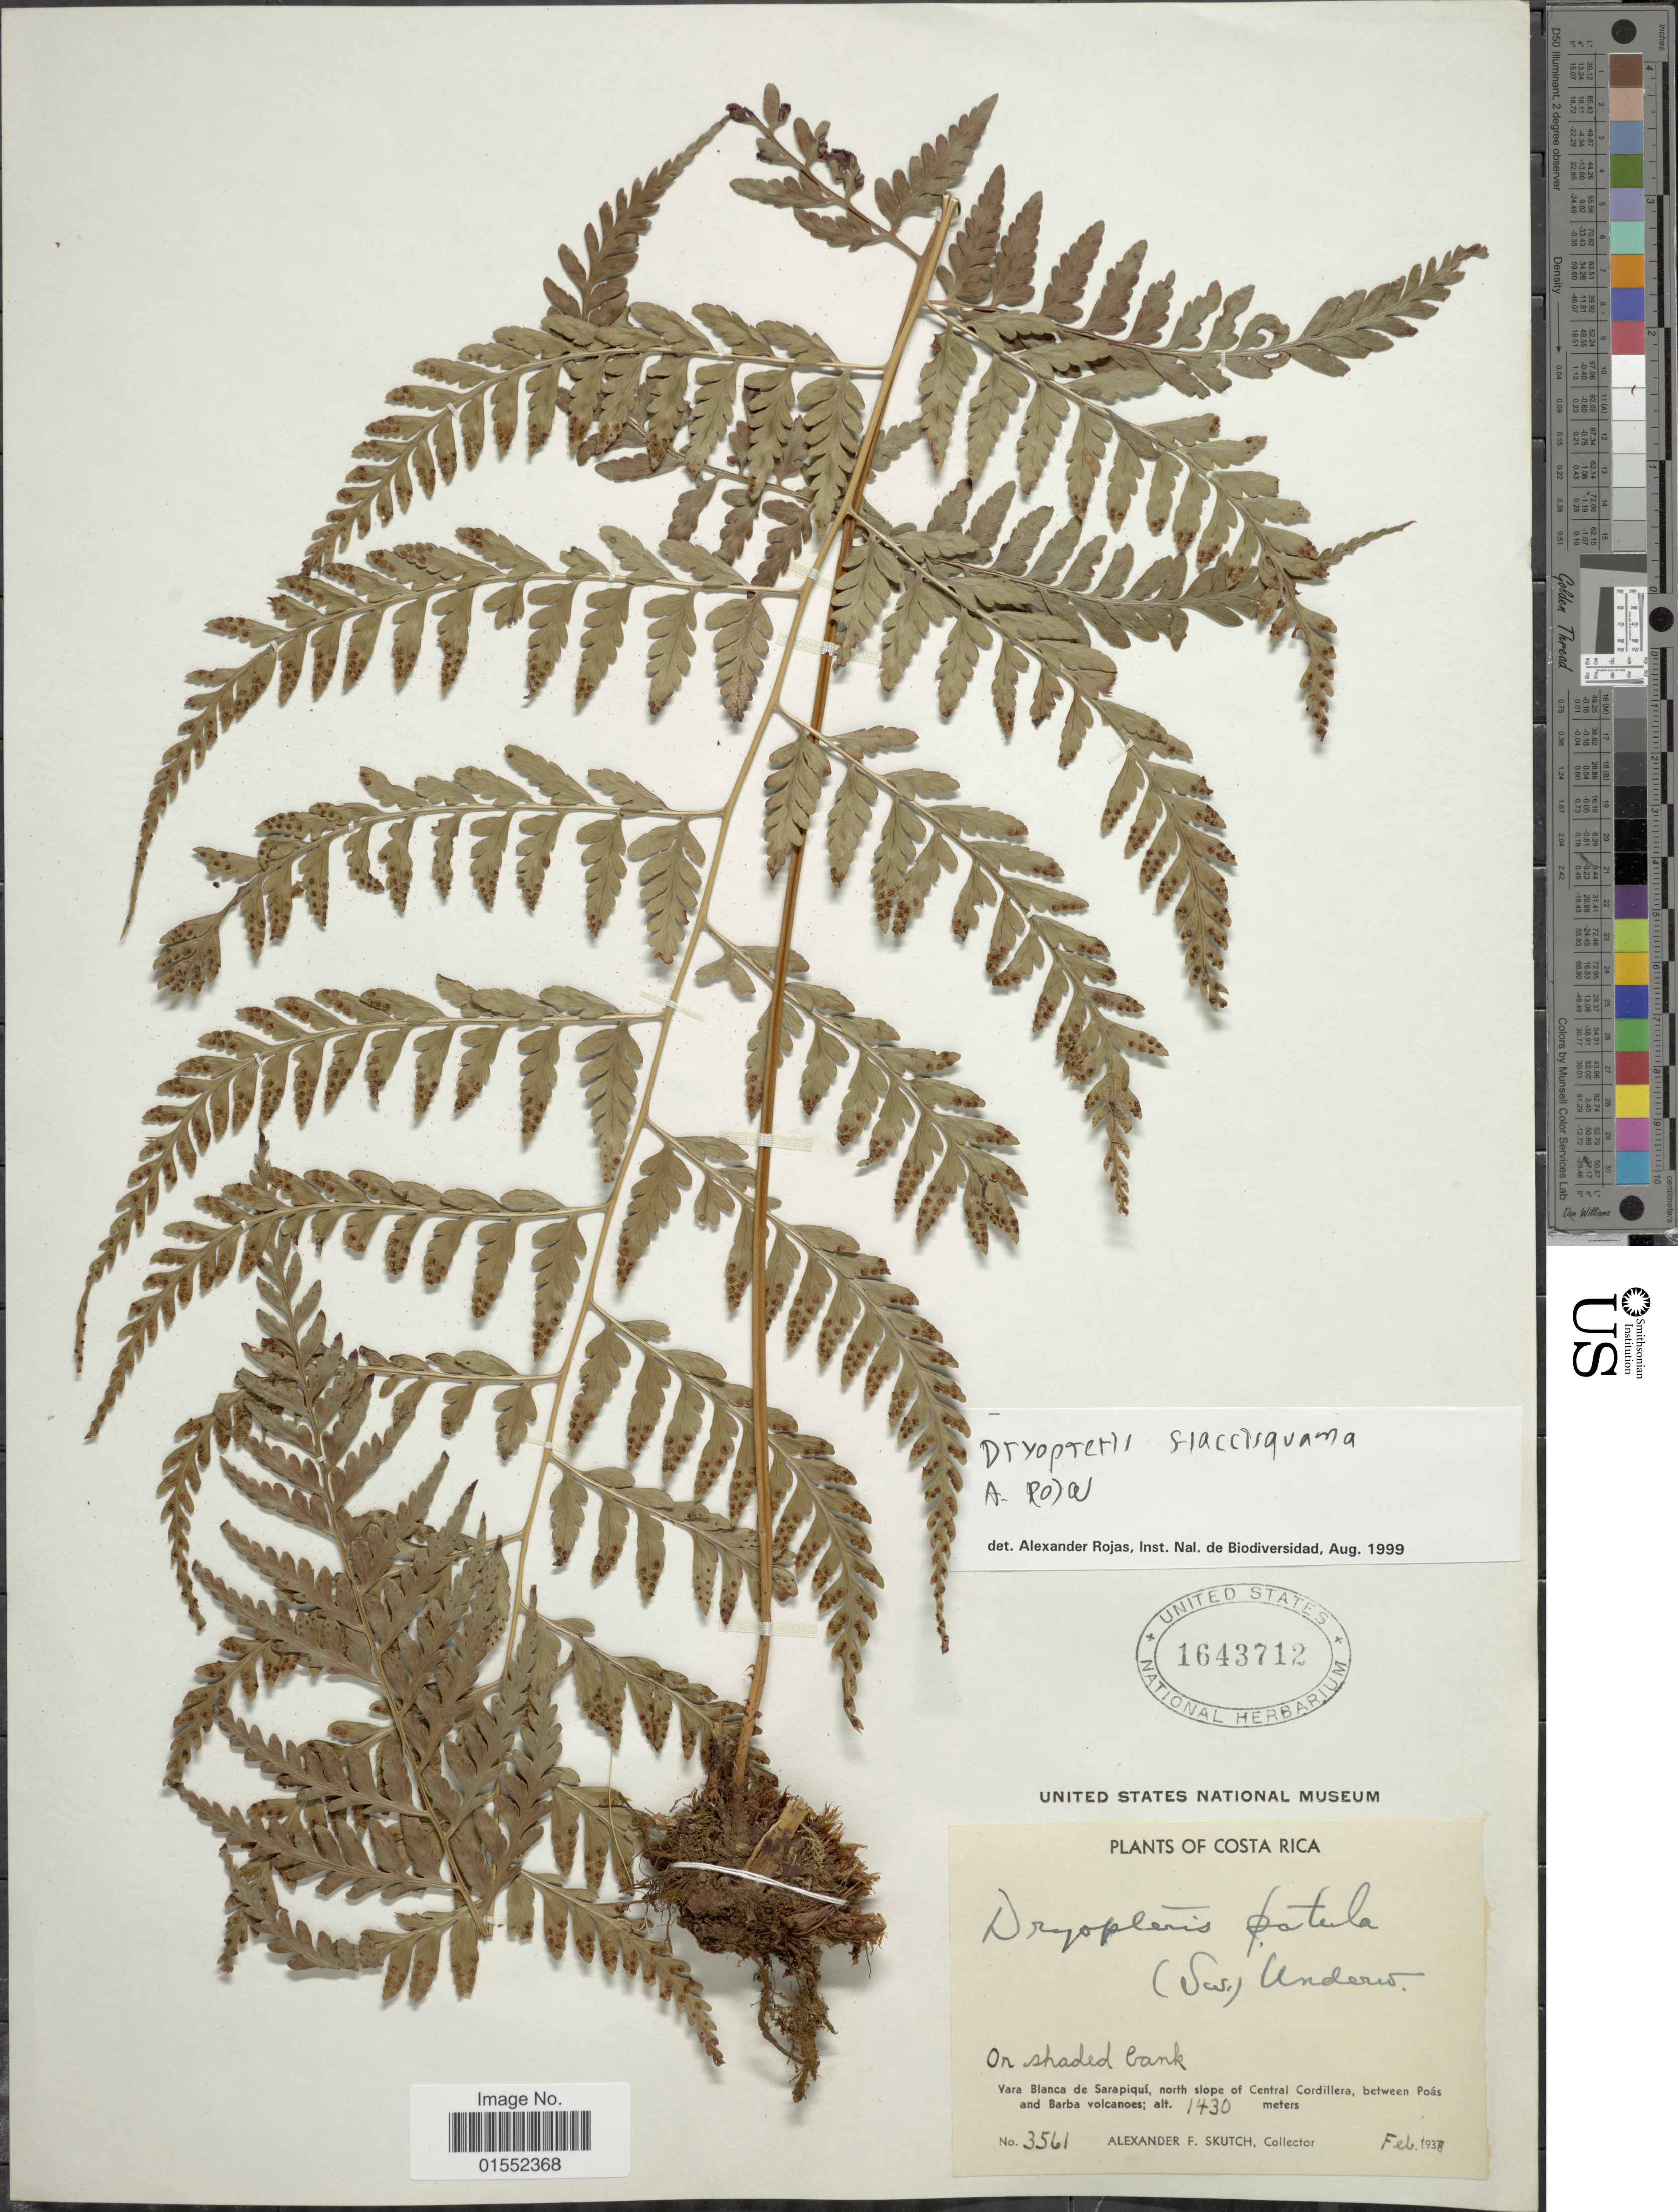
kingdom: Plantae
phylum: Tracheophyta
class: Polypodiopsida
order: Polypodiales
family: Dryopteridaceae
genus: Dryopteris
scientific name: Dryopteris flaccisquama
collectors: A. F. Skutch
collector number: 3561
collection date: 1938-02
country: Costa Rica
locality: Vara Blanca de Sarapiquí, north slope of Central Cordillera, between Poás and Barba volcanoes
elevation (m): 1430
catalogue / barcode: US 1643712